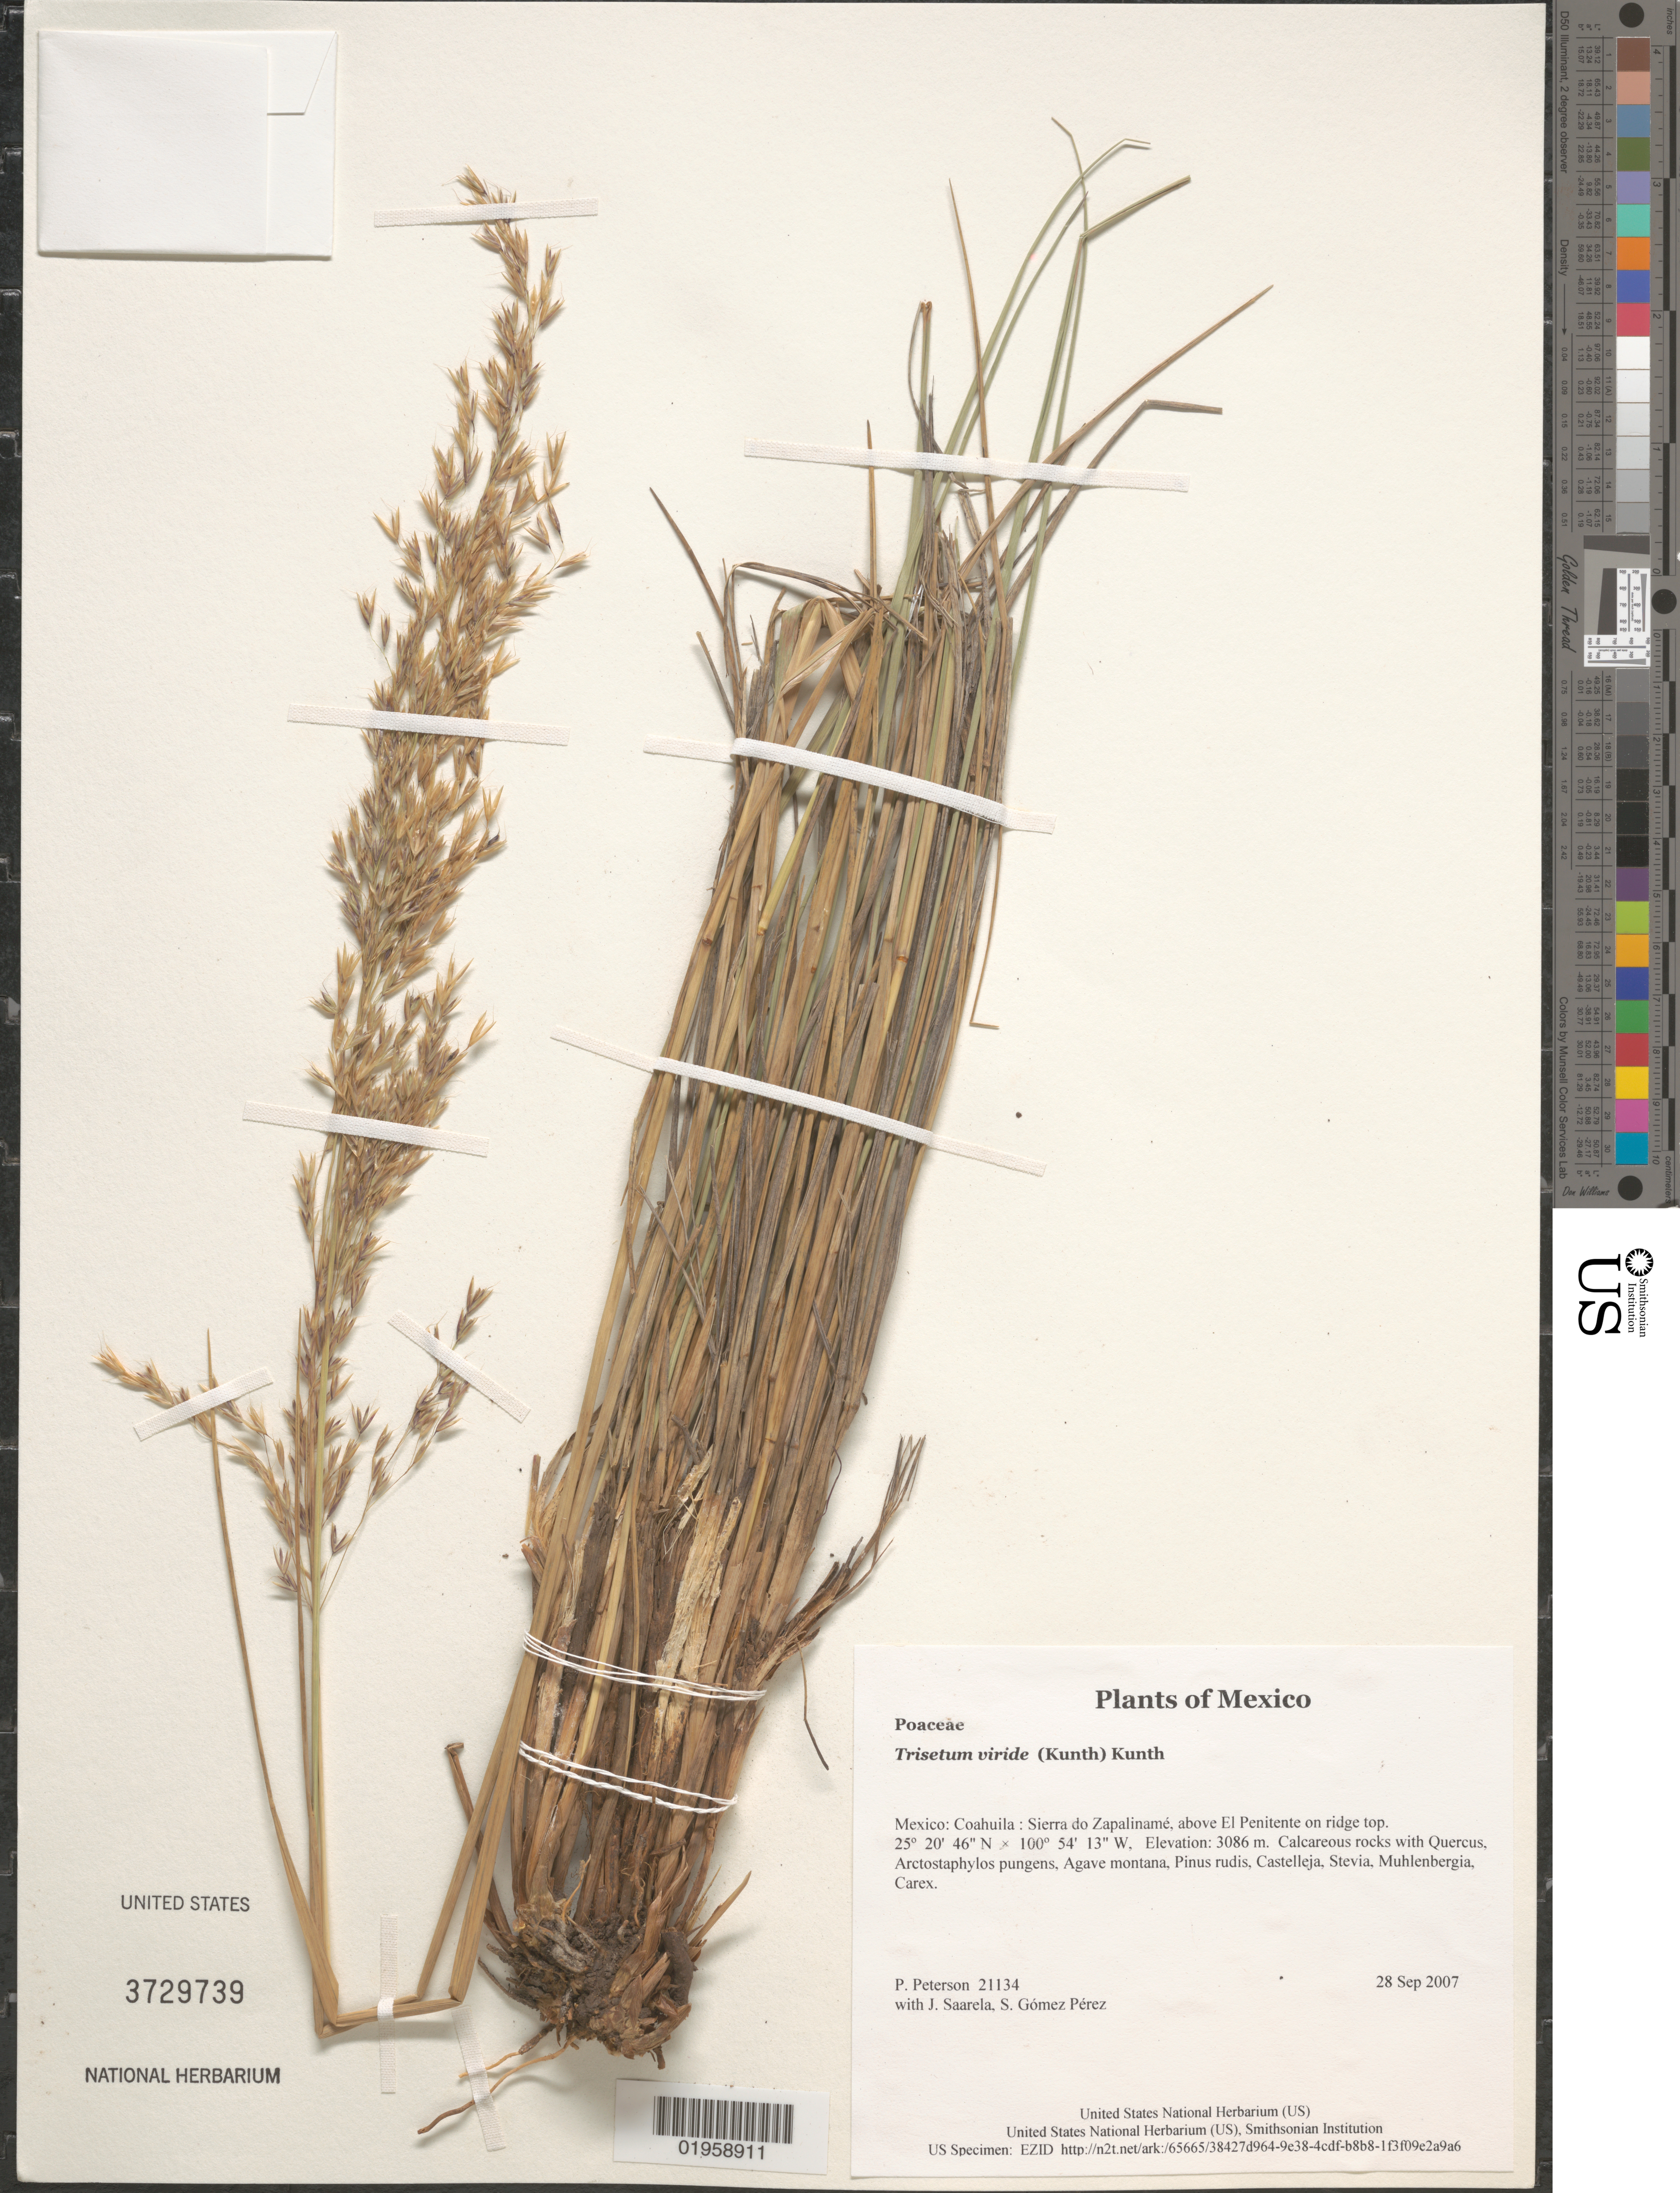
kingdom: Plantae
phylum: Tracheophyta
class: Liliopsida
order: Poales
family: Poaceae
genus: Peyritschia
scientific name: Peyritschia viridis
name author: (Kunth) P.M. Peterson et al.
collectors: P. M. Peterson, J. Saarela & S. Gómez Pérez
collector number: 21134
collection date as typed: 28 Sep 2007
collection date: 2007-09-28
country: Mexico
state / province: Coahuila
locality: Sierra do Zapalinamé, above El Penitente on ridge top.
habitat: Calcareous rocks with Quercus, Arctostaphylos pungens, Agave montana, Pinus rudis, Castelleja, Stevia, Muhlenbergia, Carex.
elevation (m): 3086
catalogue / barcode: US 3729739